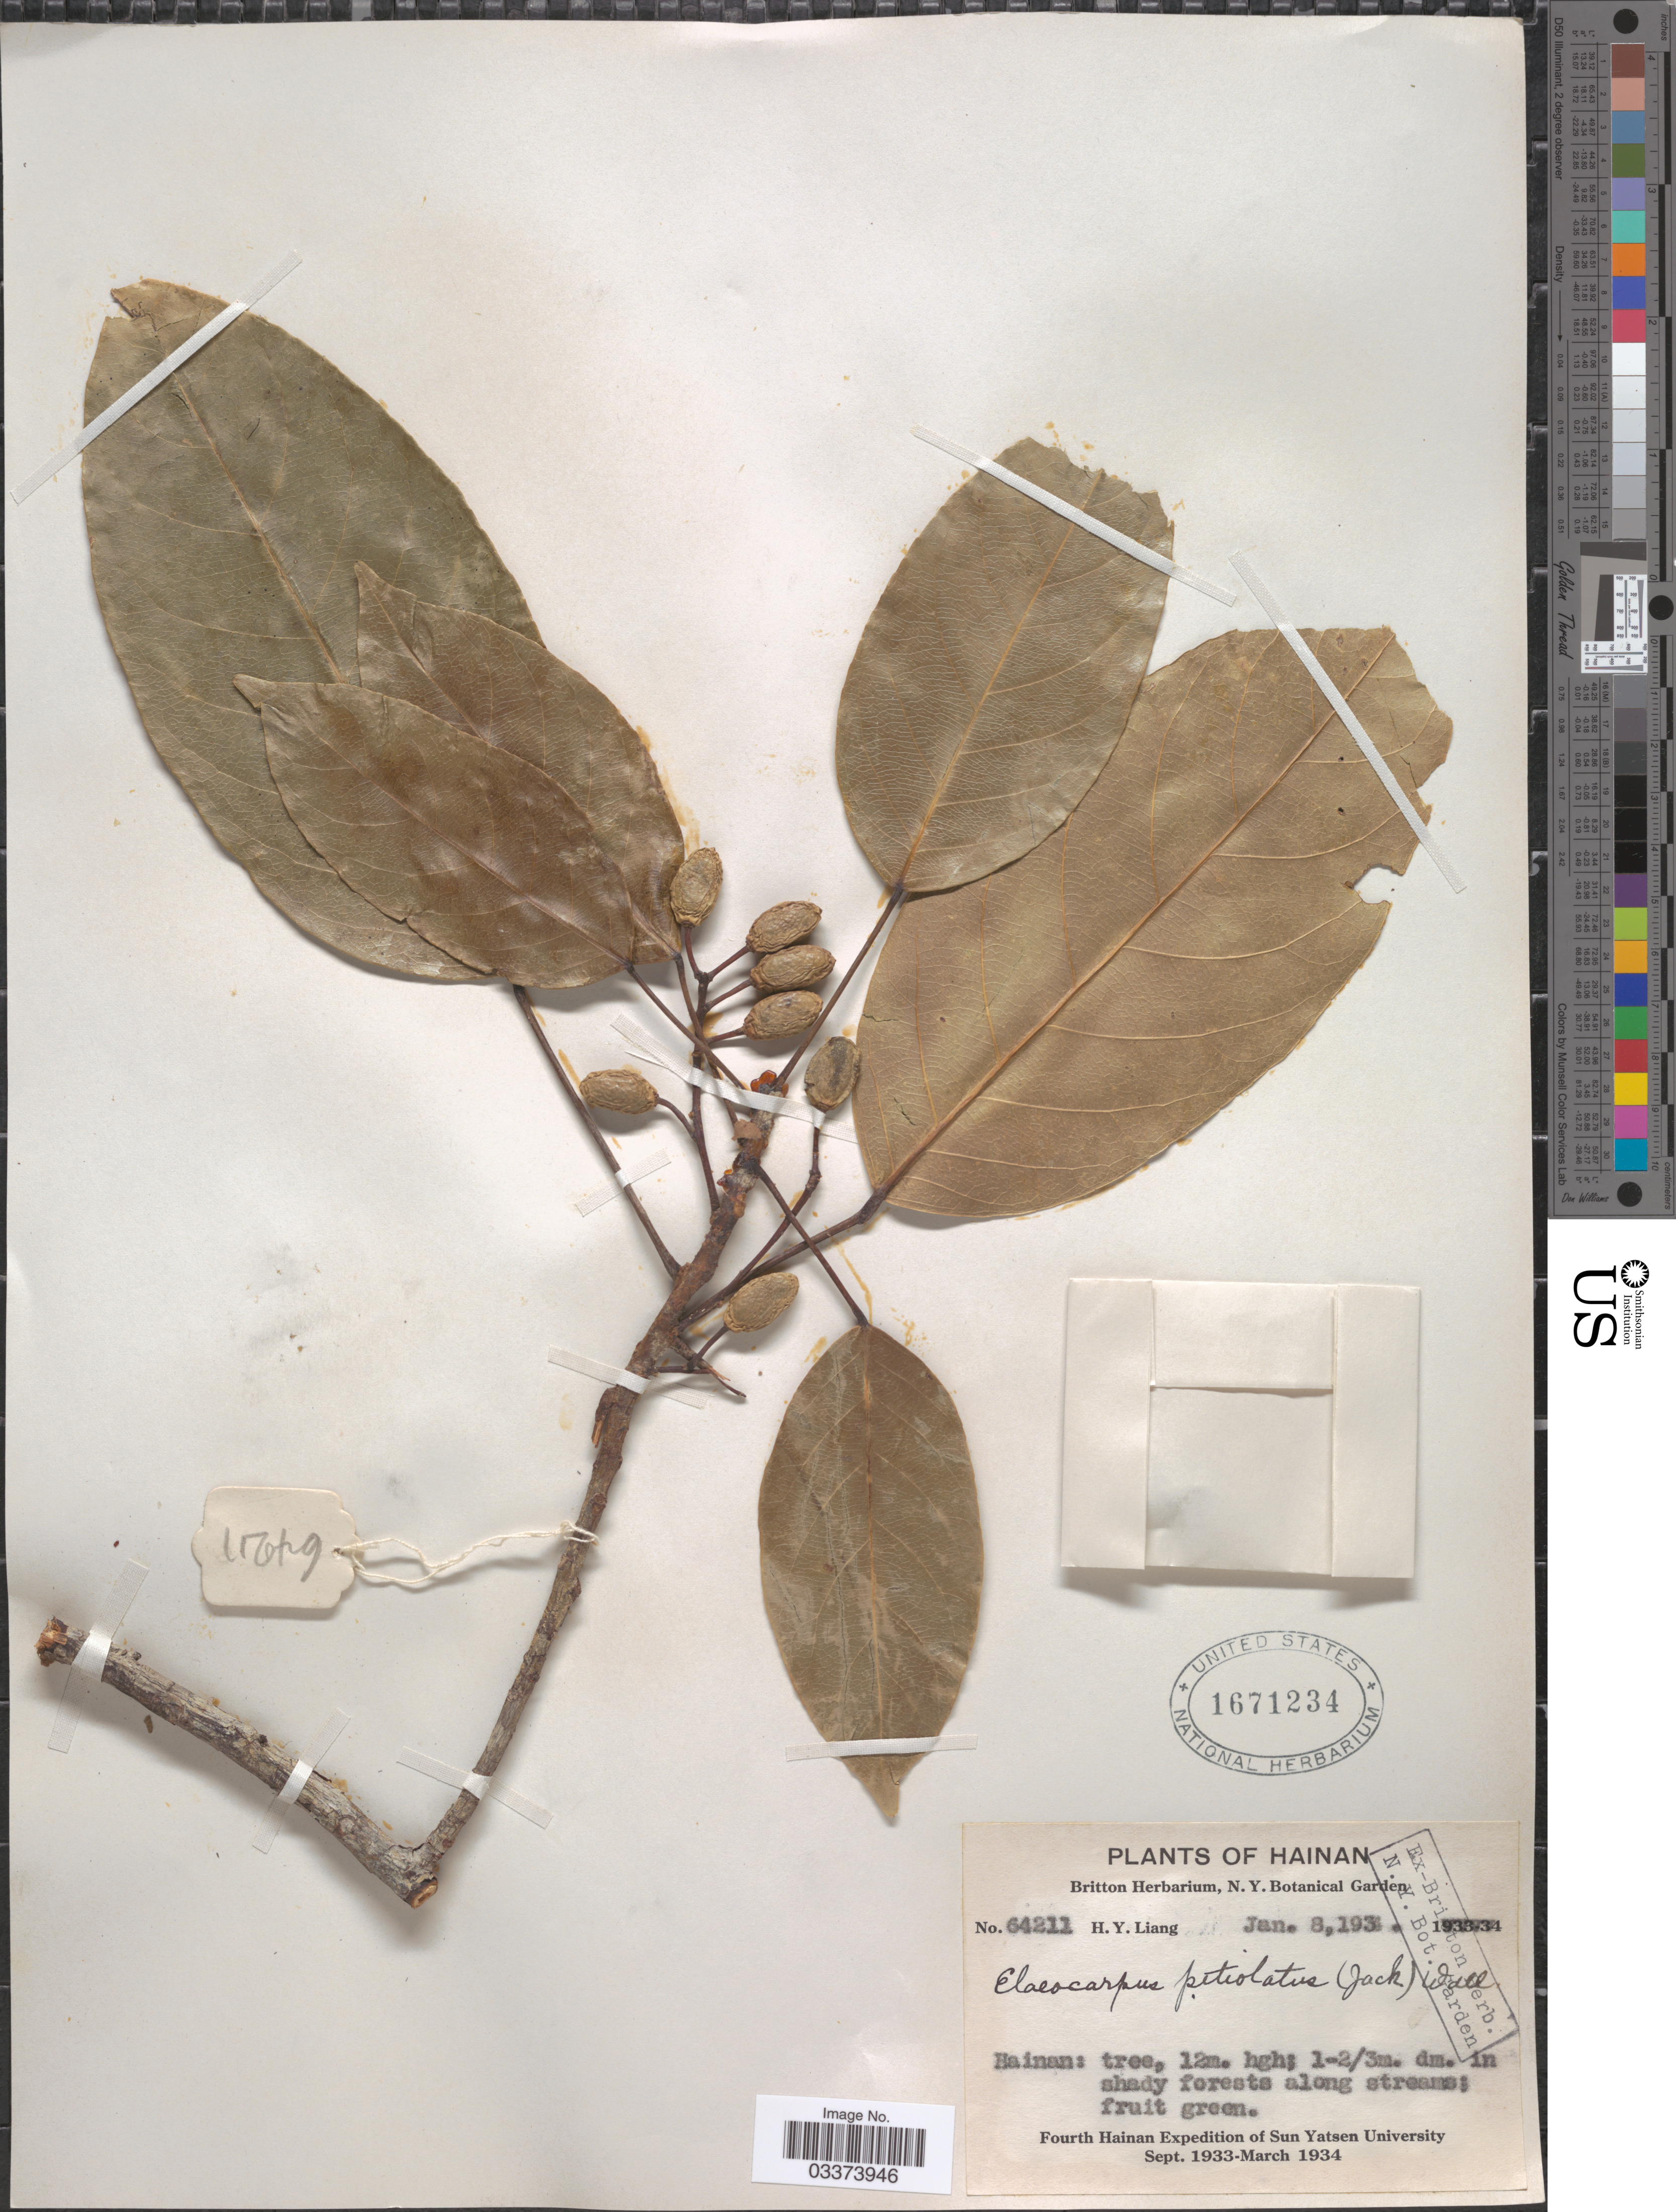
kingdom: Plantae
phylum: Tracheophyta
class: Magnoliopsida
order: Oxalidales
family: Elaeocarpaceae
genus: Elaeocarpus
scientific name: Elaeocarpus petiolatus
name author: (Jack) Wall.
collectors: H. Y. Liang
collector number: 64211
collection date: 1934-01-08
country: China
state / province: Hainan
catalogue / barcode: US 1671234